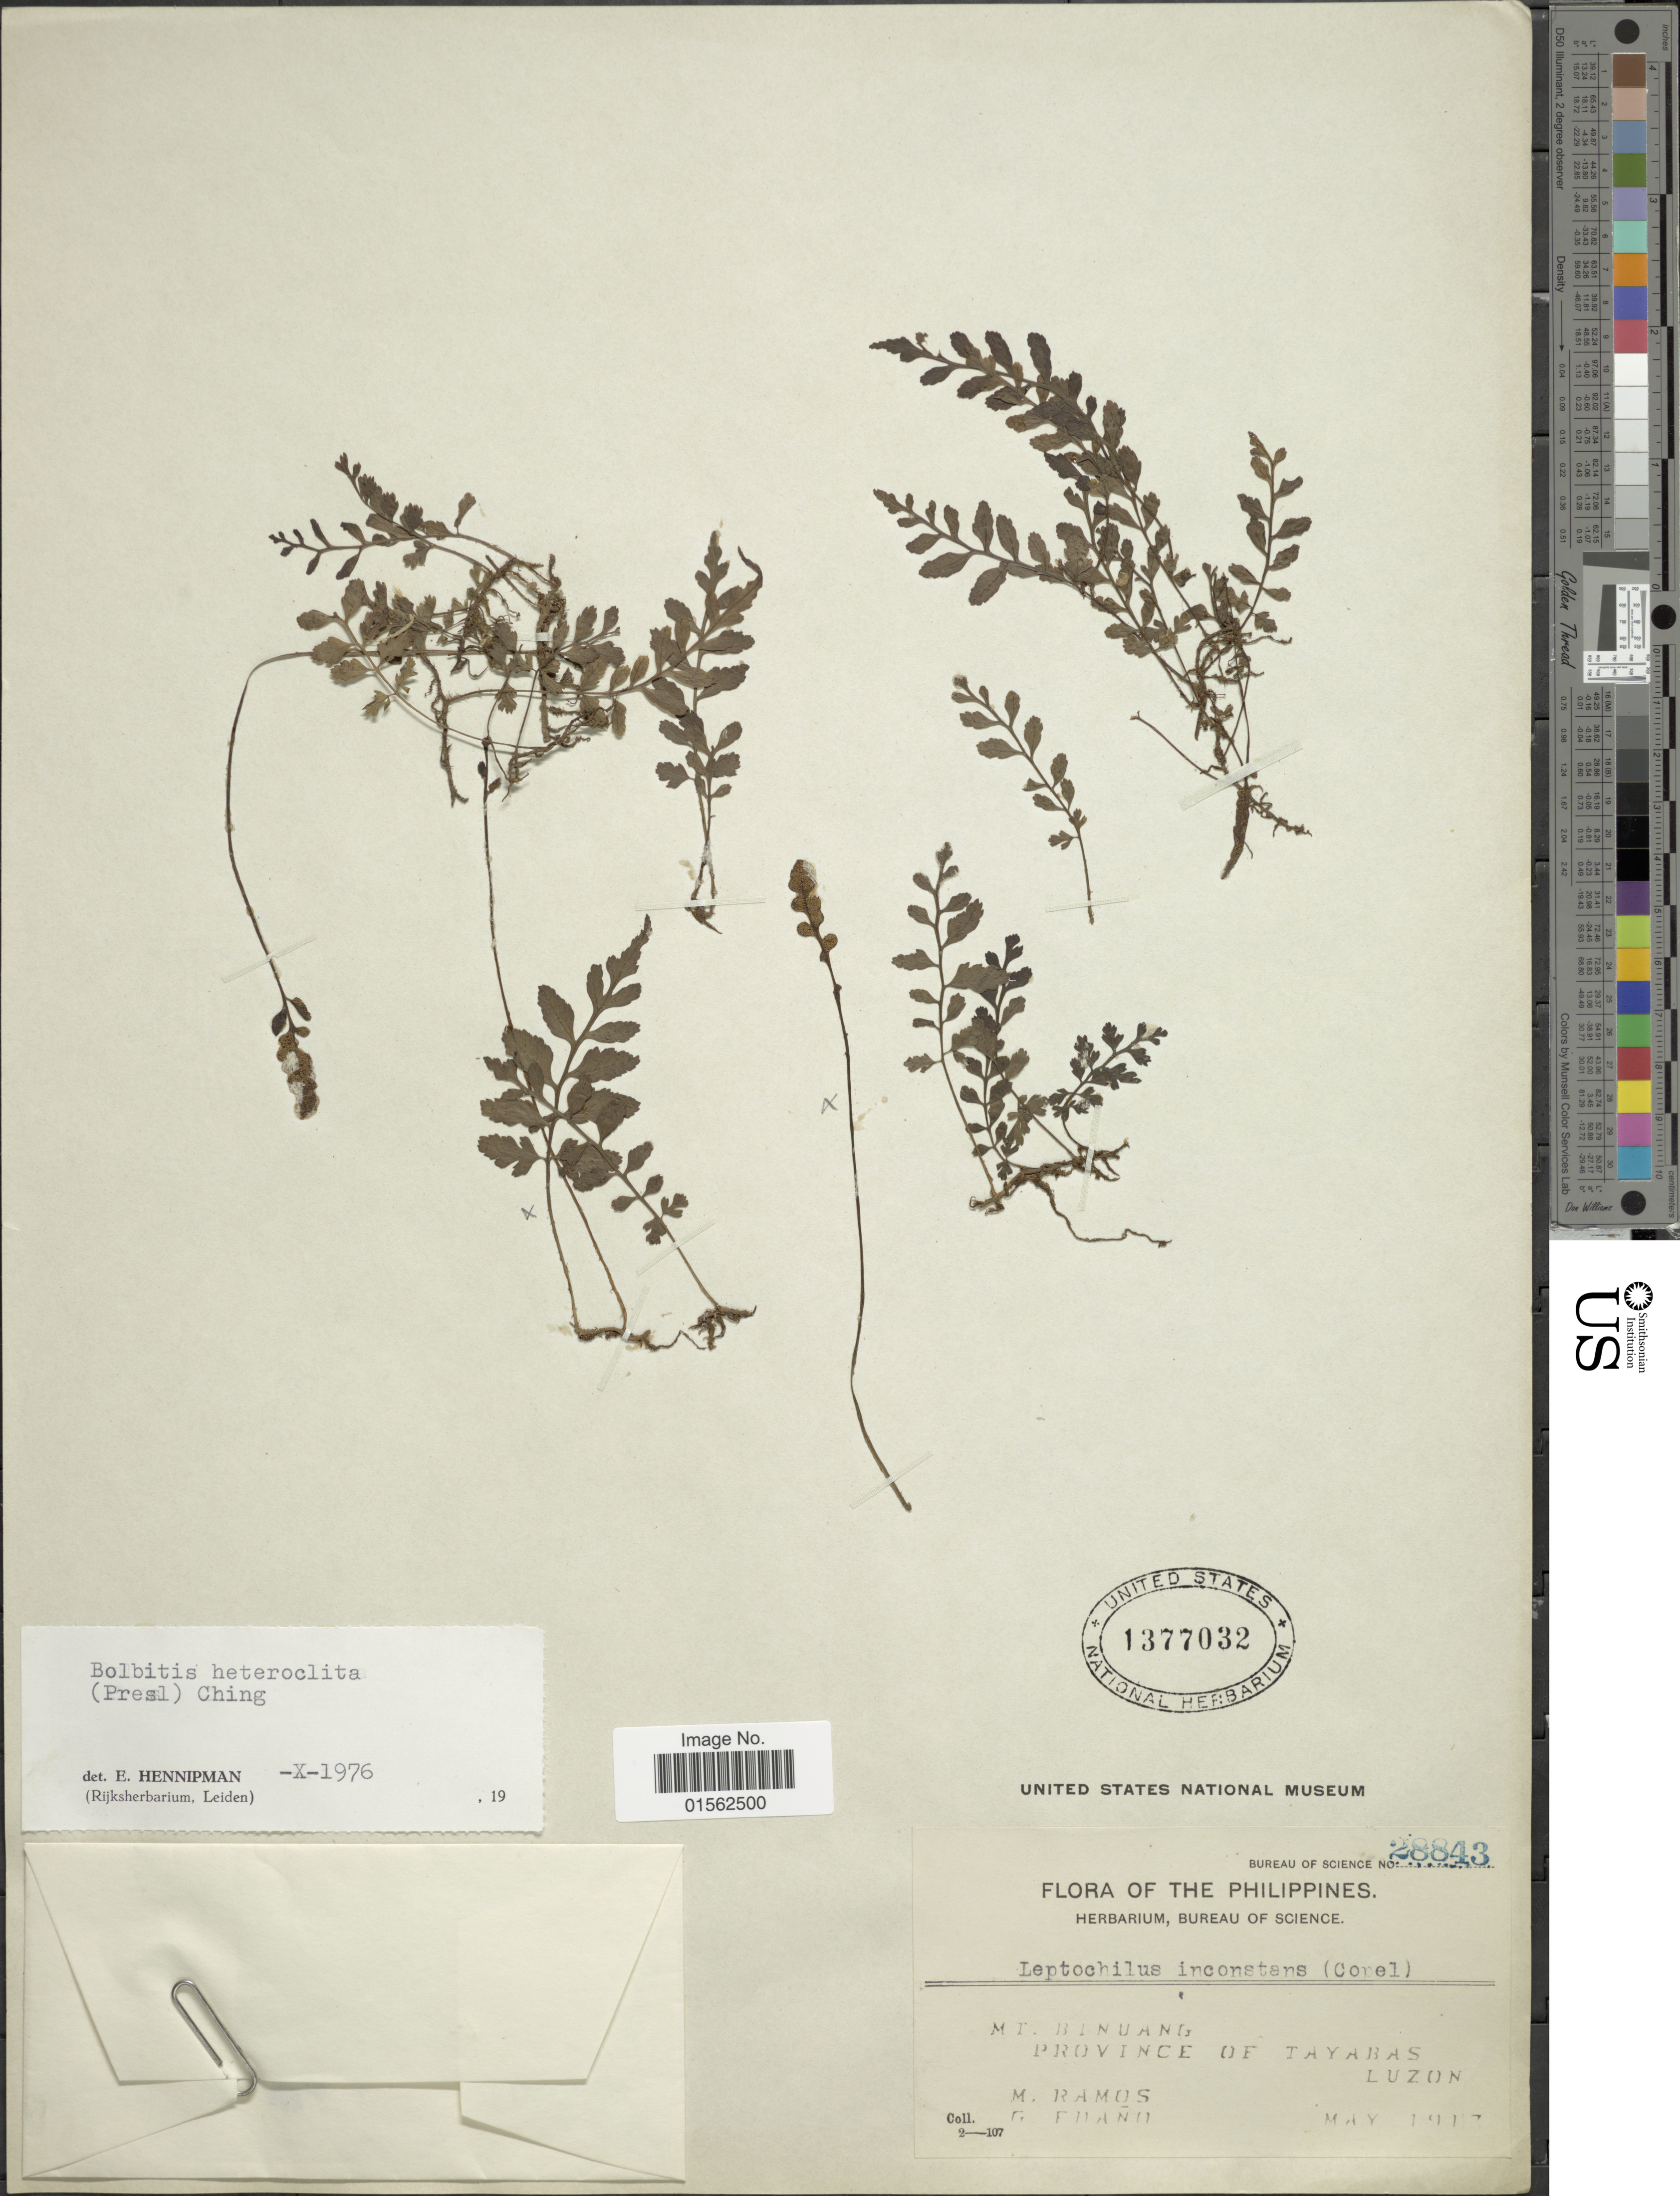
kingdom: Plantae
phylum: Tracheophyta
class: Polypodiopsida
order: Polypodiales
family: Dryopteridaceae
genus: Bolbitis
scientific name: Bolbitis heteroclita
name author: (C. Presl) Ching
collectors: M. Ramos & G. Edaño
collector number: Bureau of Science 28843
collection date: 1913-05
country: Philippines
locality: Philippines, Mt. Binuang, Province of Tayabas, Luzon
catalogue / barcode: US 1377032